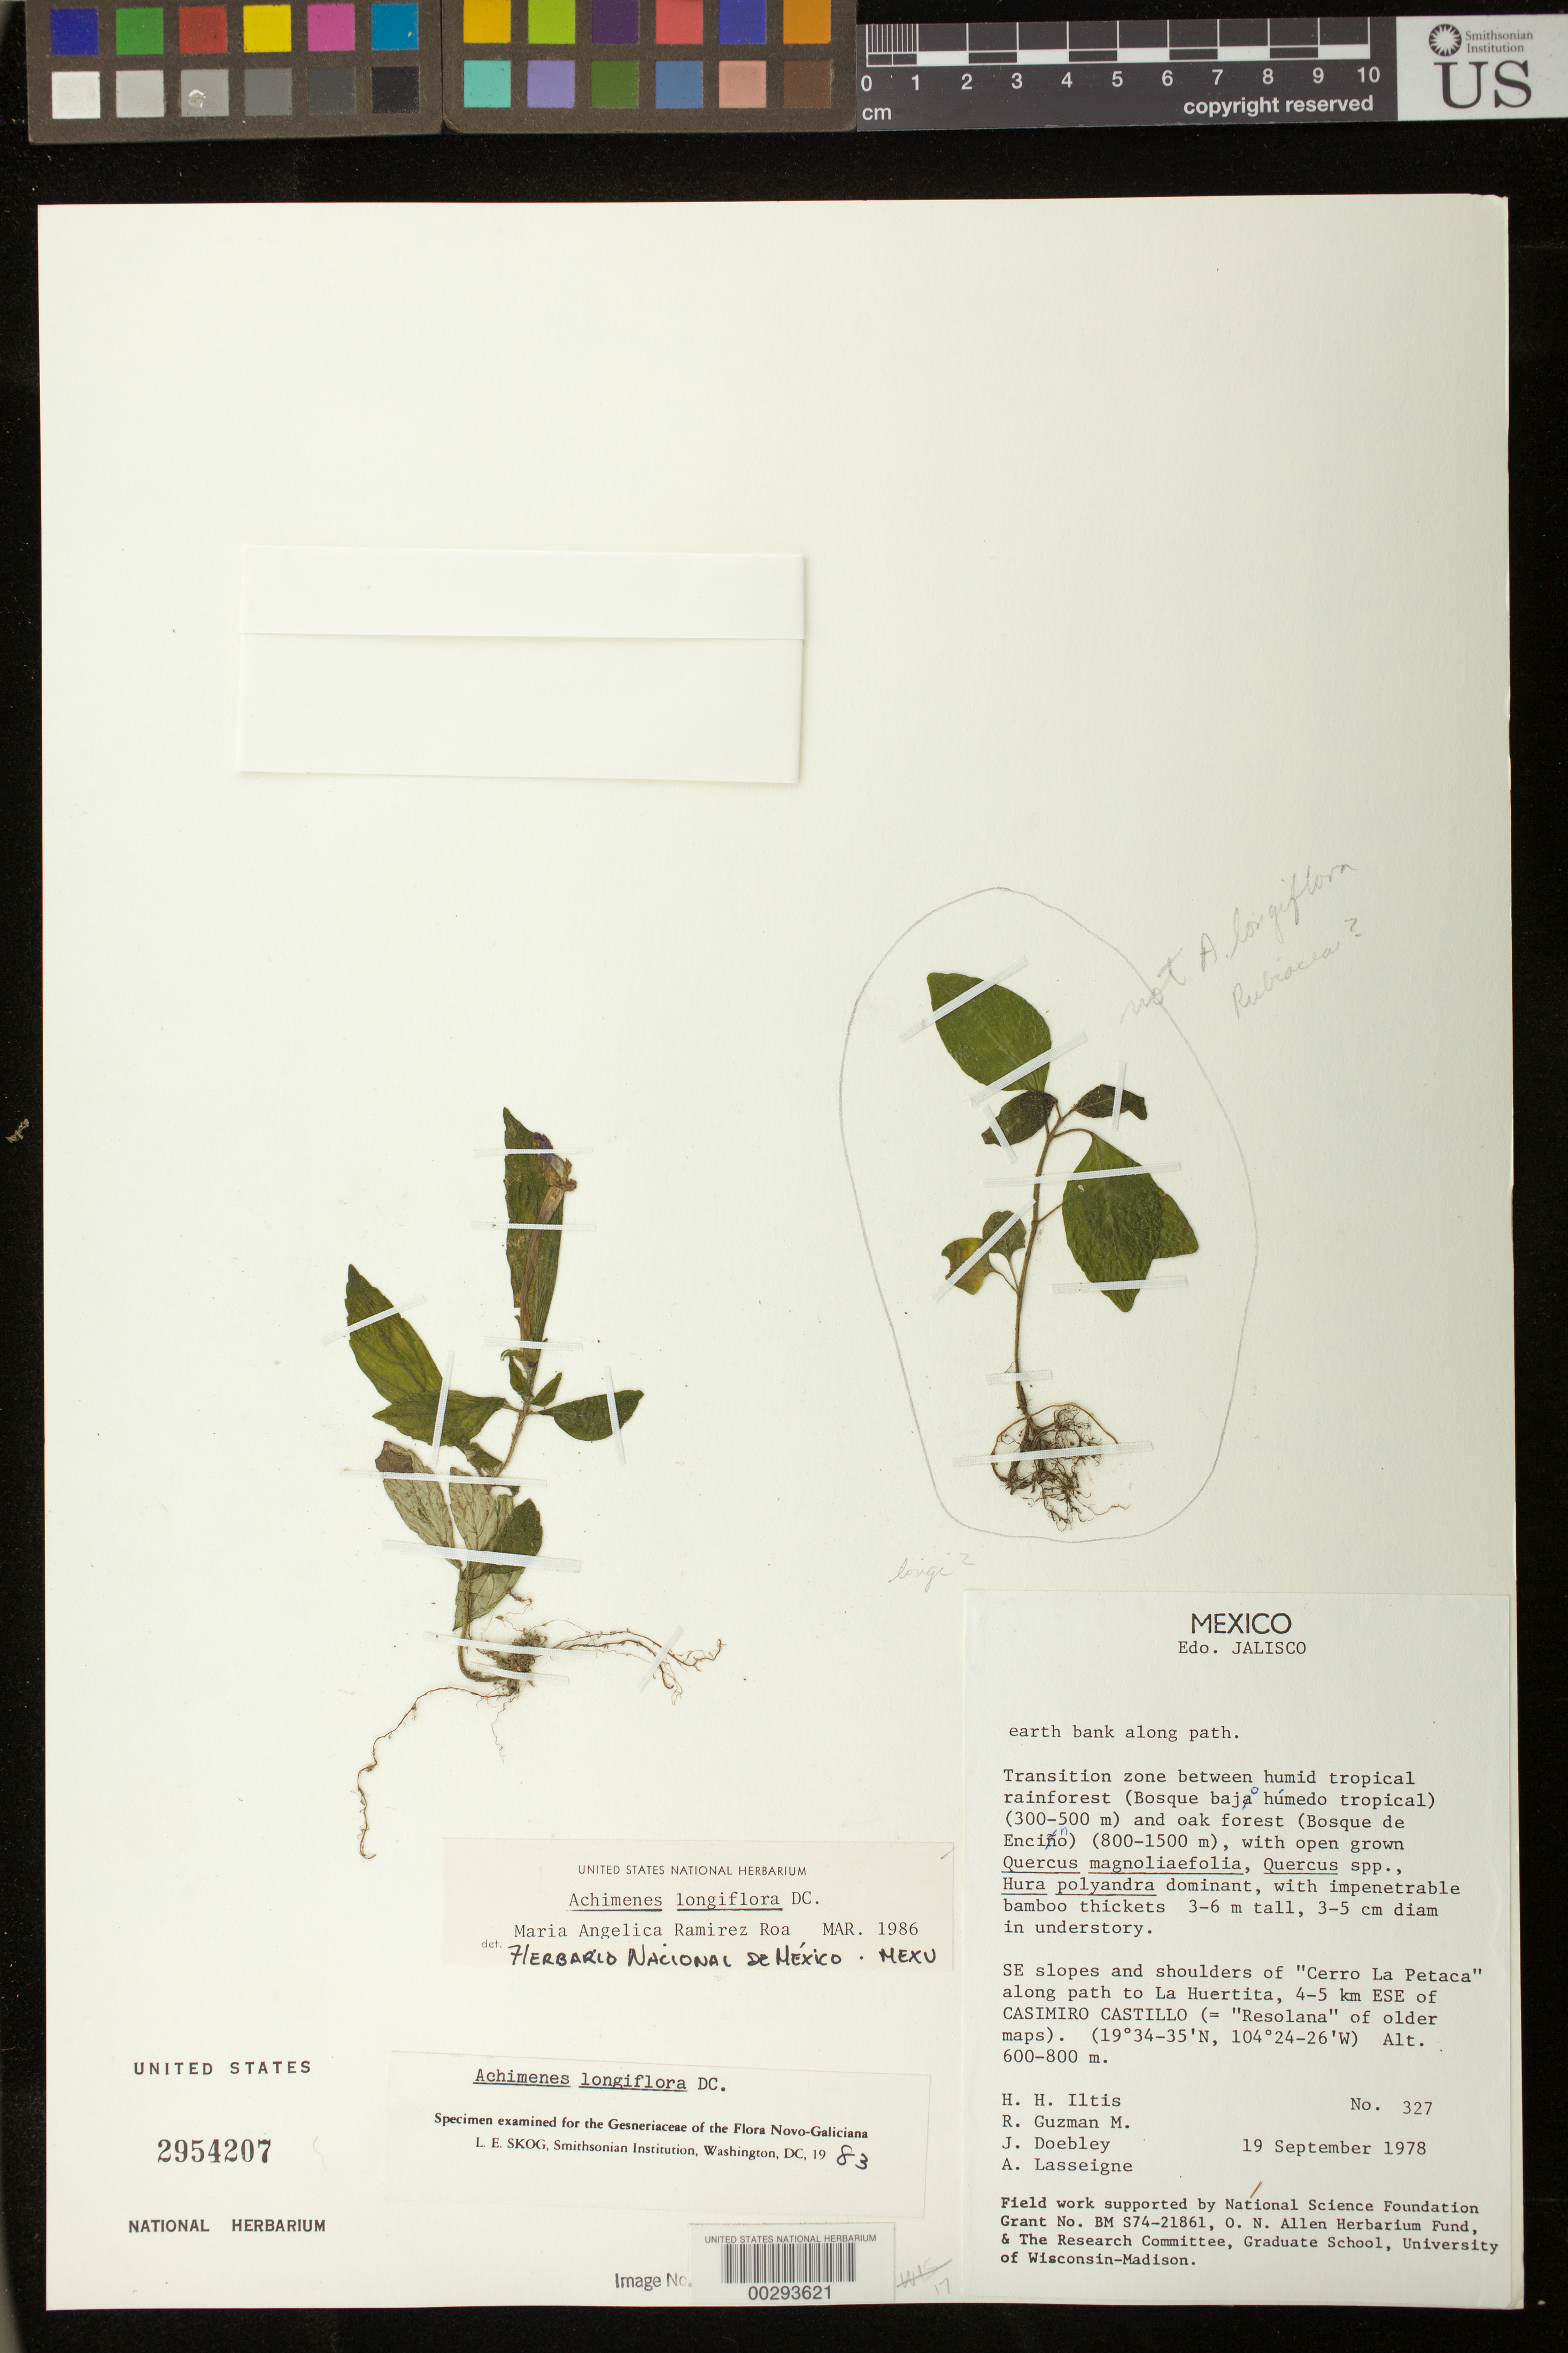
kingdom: Plantae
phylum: Tracheophyta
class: Magnoliopsida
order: Lamiales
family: Gesneriaceae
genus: Achimenes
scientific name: Achimenes longiflora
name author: DC.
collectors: H. H. Iltis, R. Guzman-M., J. Doebley & A. Lasseigne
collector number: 327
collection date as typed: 19 Sep 1978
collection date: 1978-09-19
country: Mexico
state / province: Jalisco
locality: Cerro La Petaca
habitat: Transition zone between humid tropical rainforest and oak forest, with ...Earth bank along path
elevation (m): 600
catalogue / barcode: US 2954207